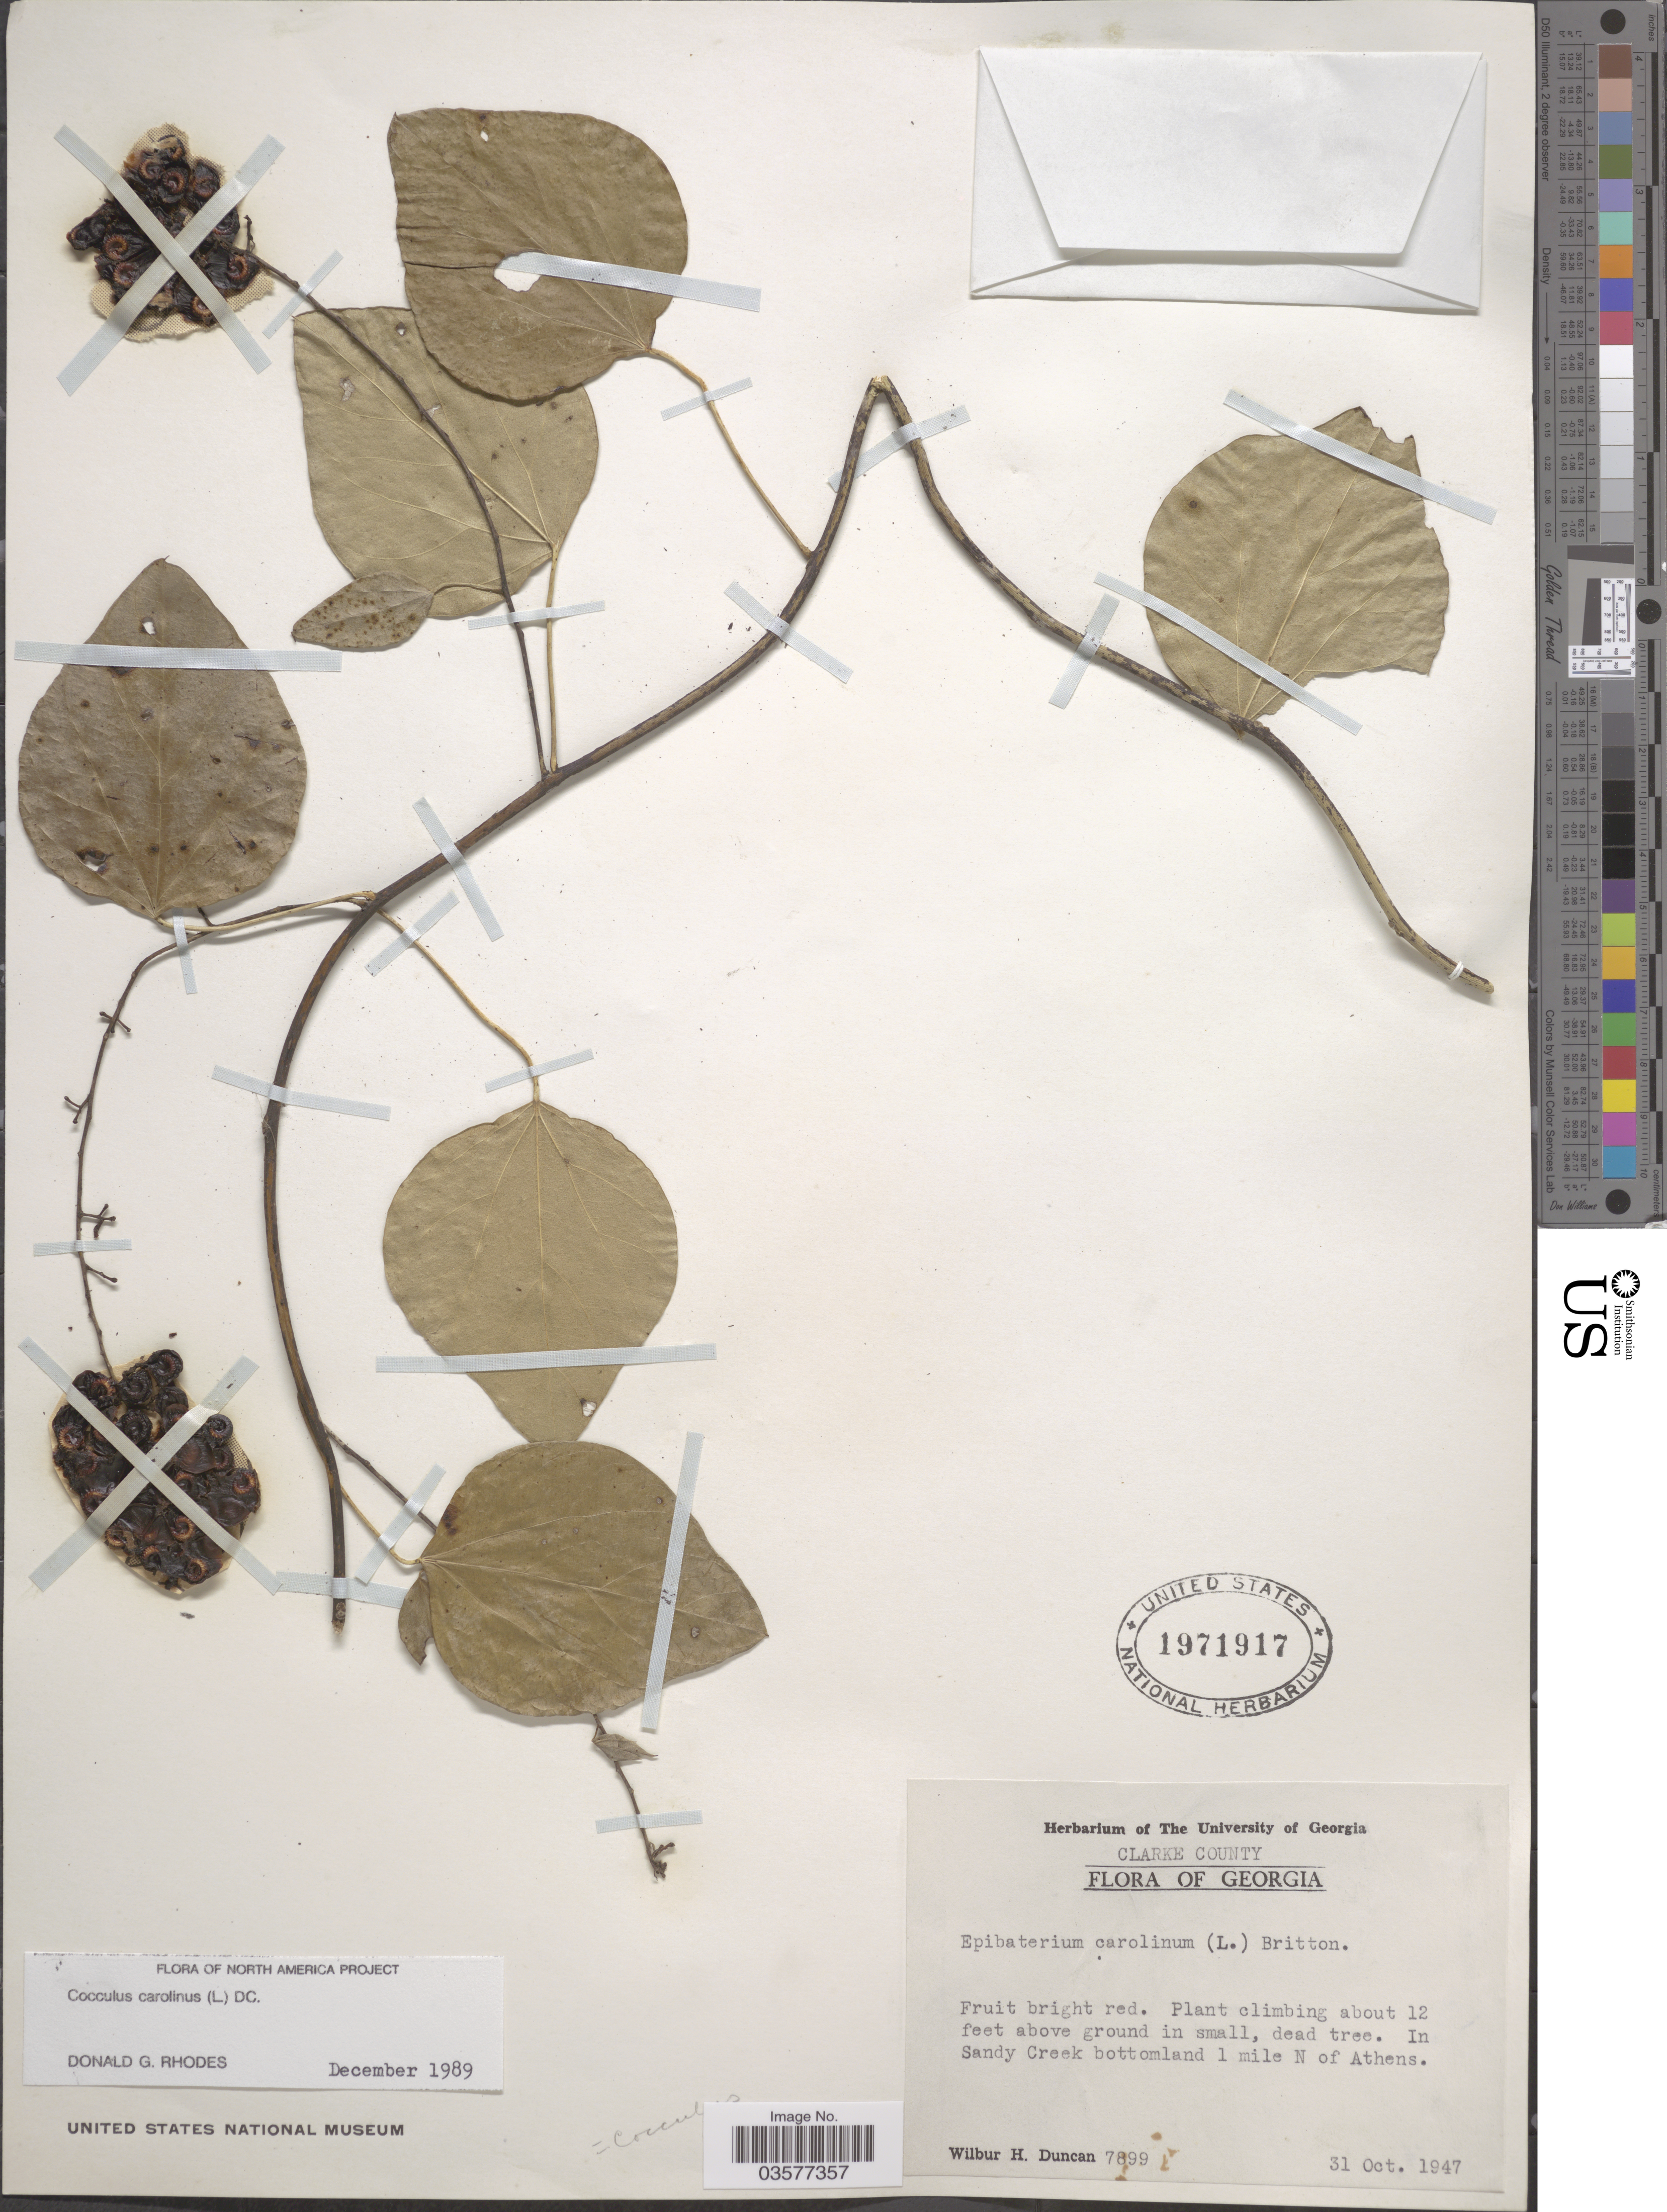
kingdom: Plantae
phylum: Tracheophyta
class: Magnoliopsida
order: Ranunculales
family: Menispermaceae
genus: Cocculus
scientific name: Cocculus carolinus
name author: (L.) DC.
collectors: W. H. Duncan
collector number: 7899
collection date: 1947-10-31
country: United States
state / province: Georgia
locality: Clarke County. In Sandy Creek bottomland 1 mile N of Athens.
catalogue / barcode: US 1971917